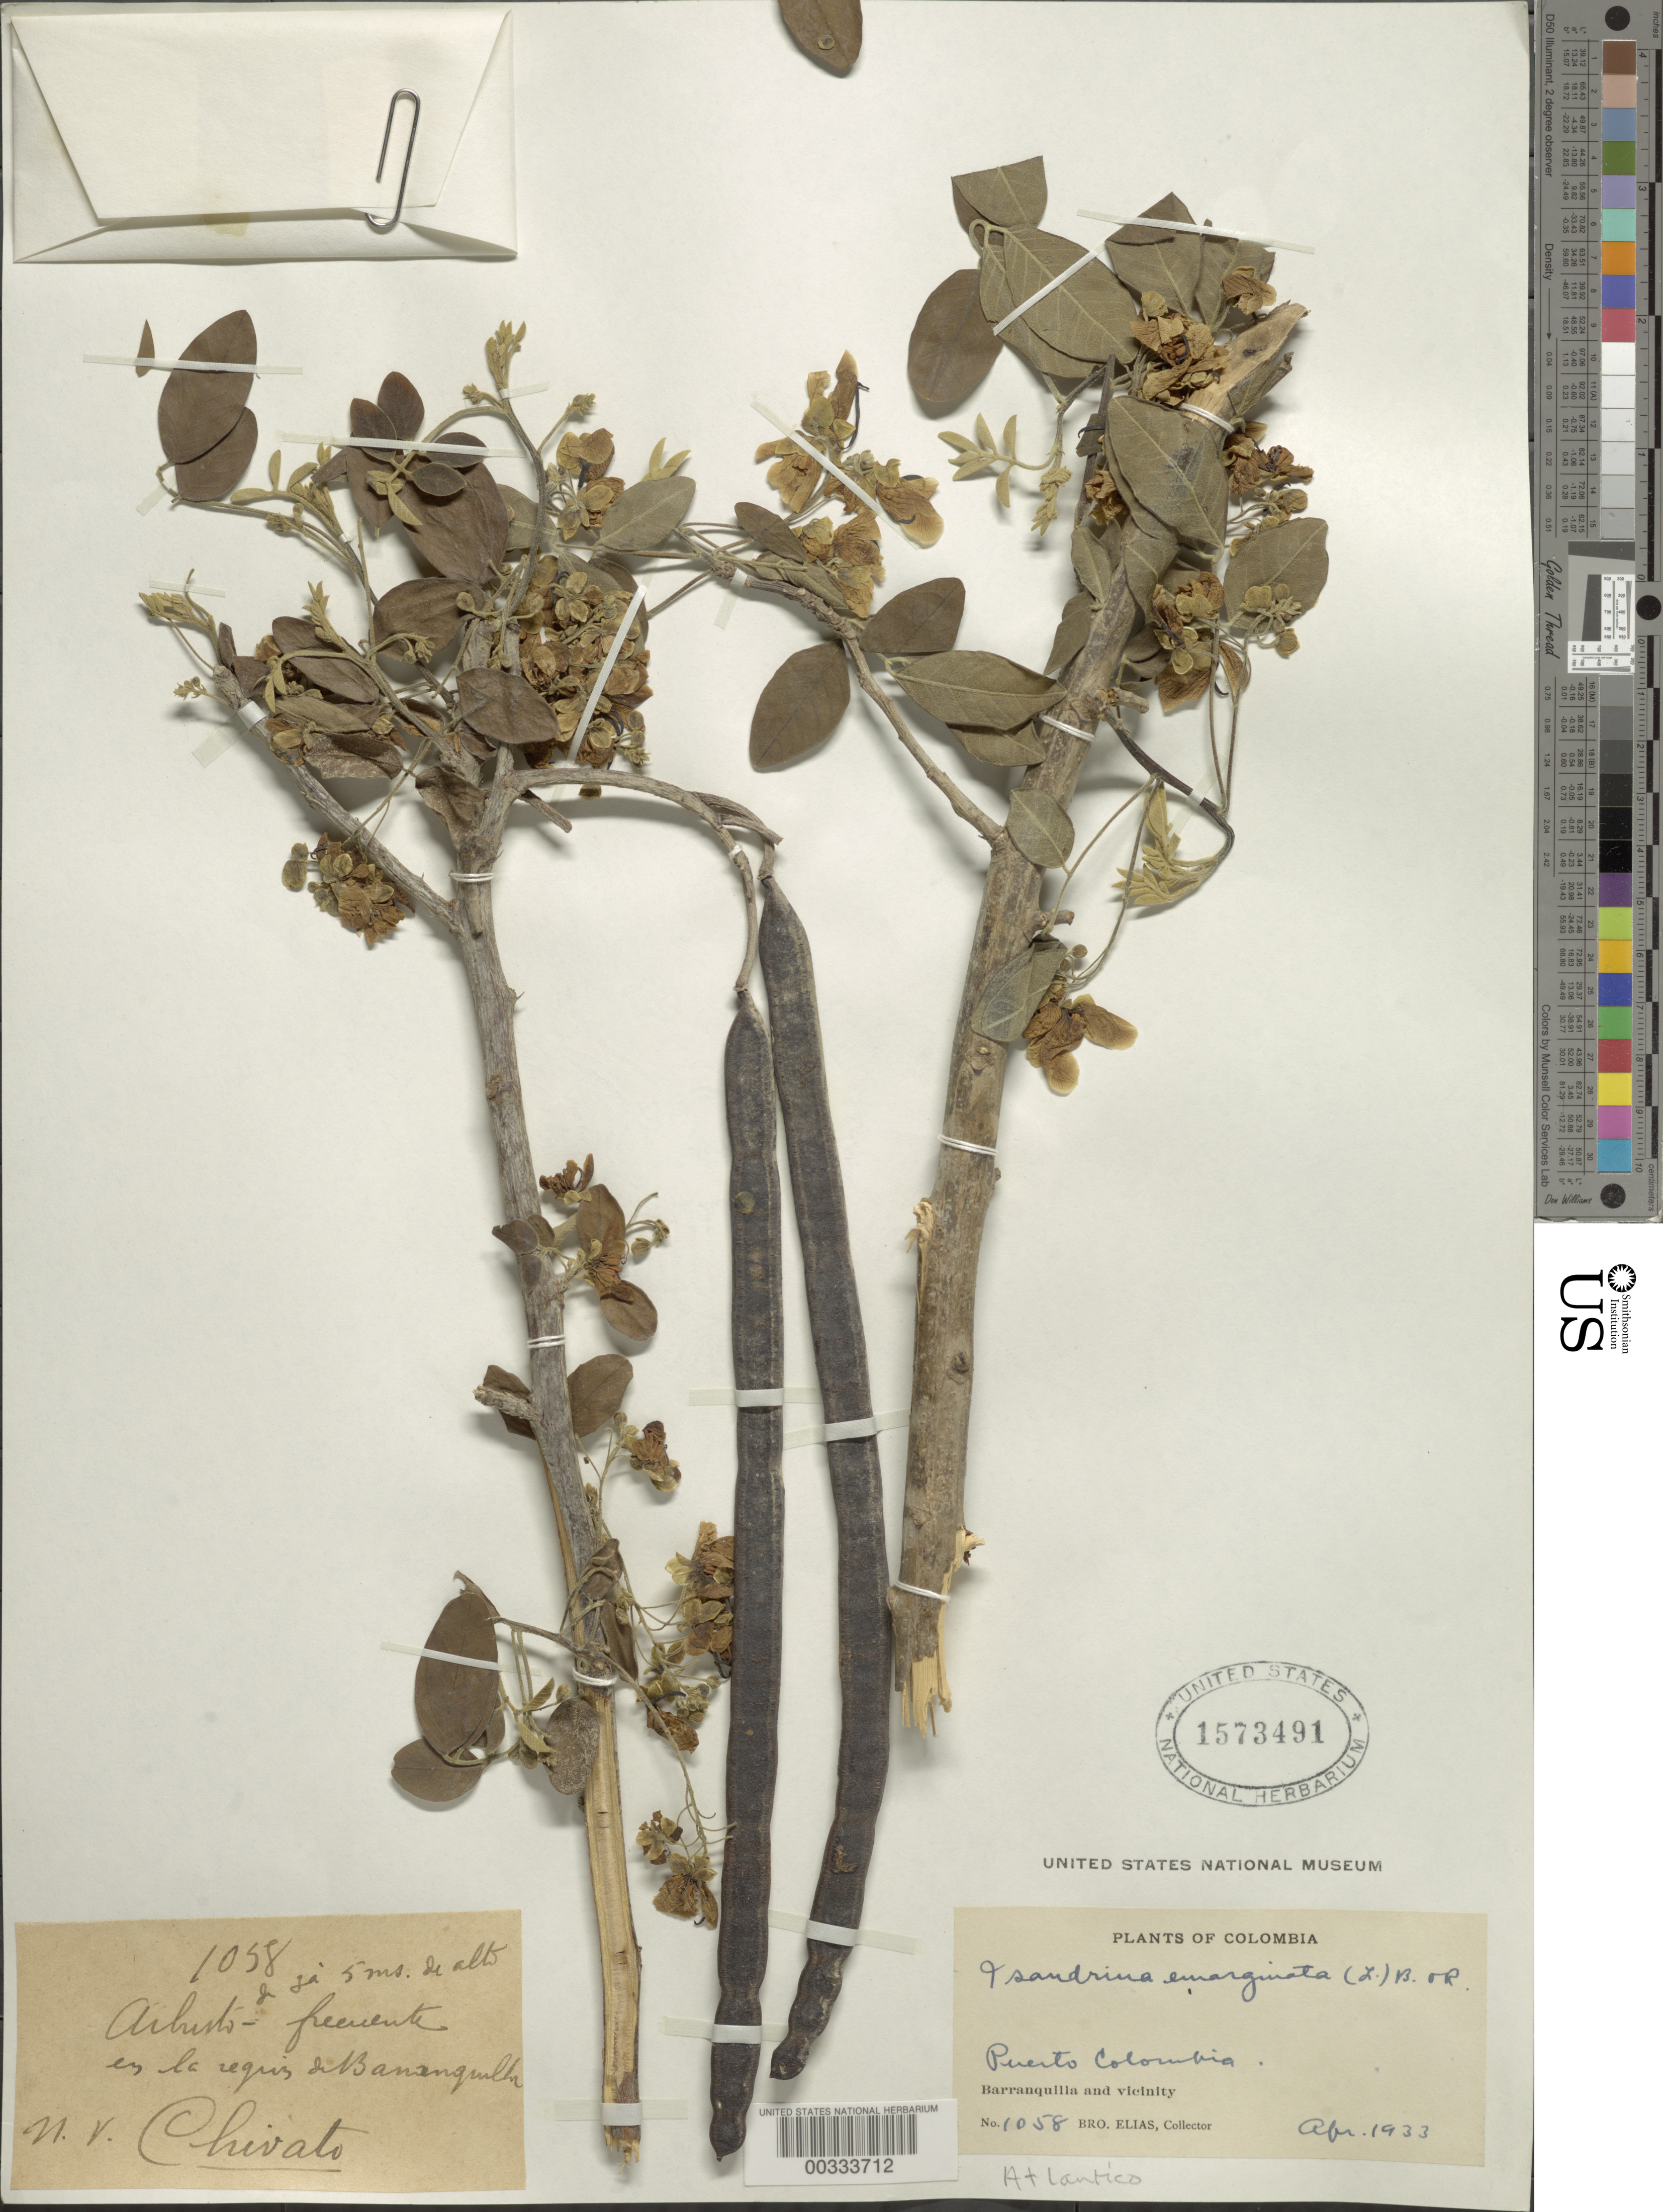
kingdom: Plantae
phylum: Tracheophyta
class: Magnoliopsida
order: Fabales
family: Fabaceae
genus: Senna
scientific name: Senna atomaria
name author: (L.) H.S. Irwin & Barneby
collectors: Bro. Elias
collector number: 1058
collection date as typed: Apr 1933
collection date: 1933-04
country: Colombia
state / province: Atlántico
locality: Puerto Colombia; Barranquilla and vicinity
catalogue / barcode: US 1573491